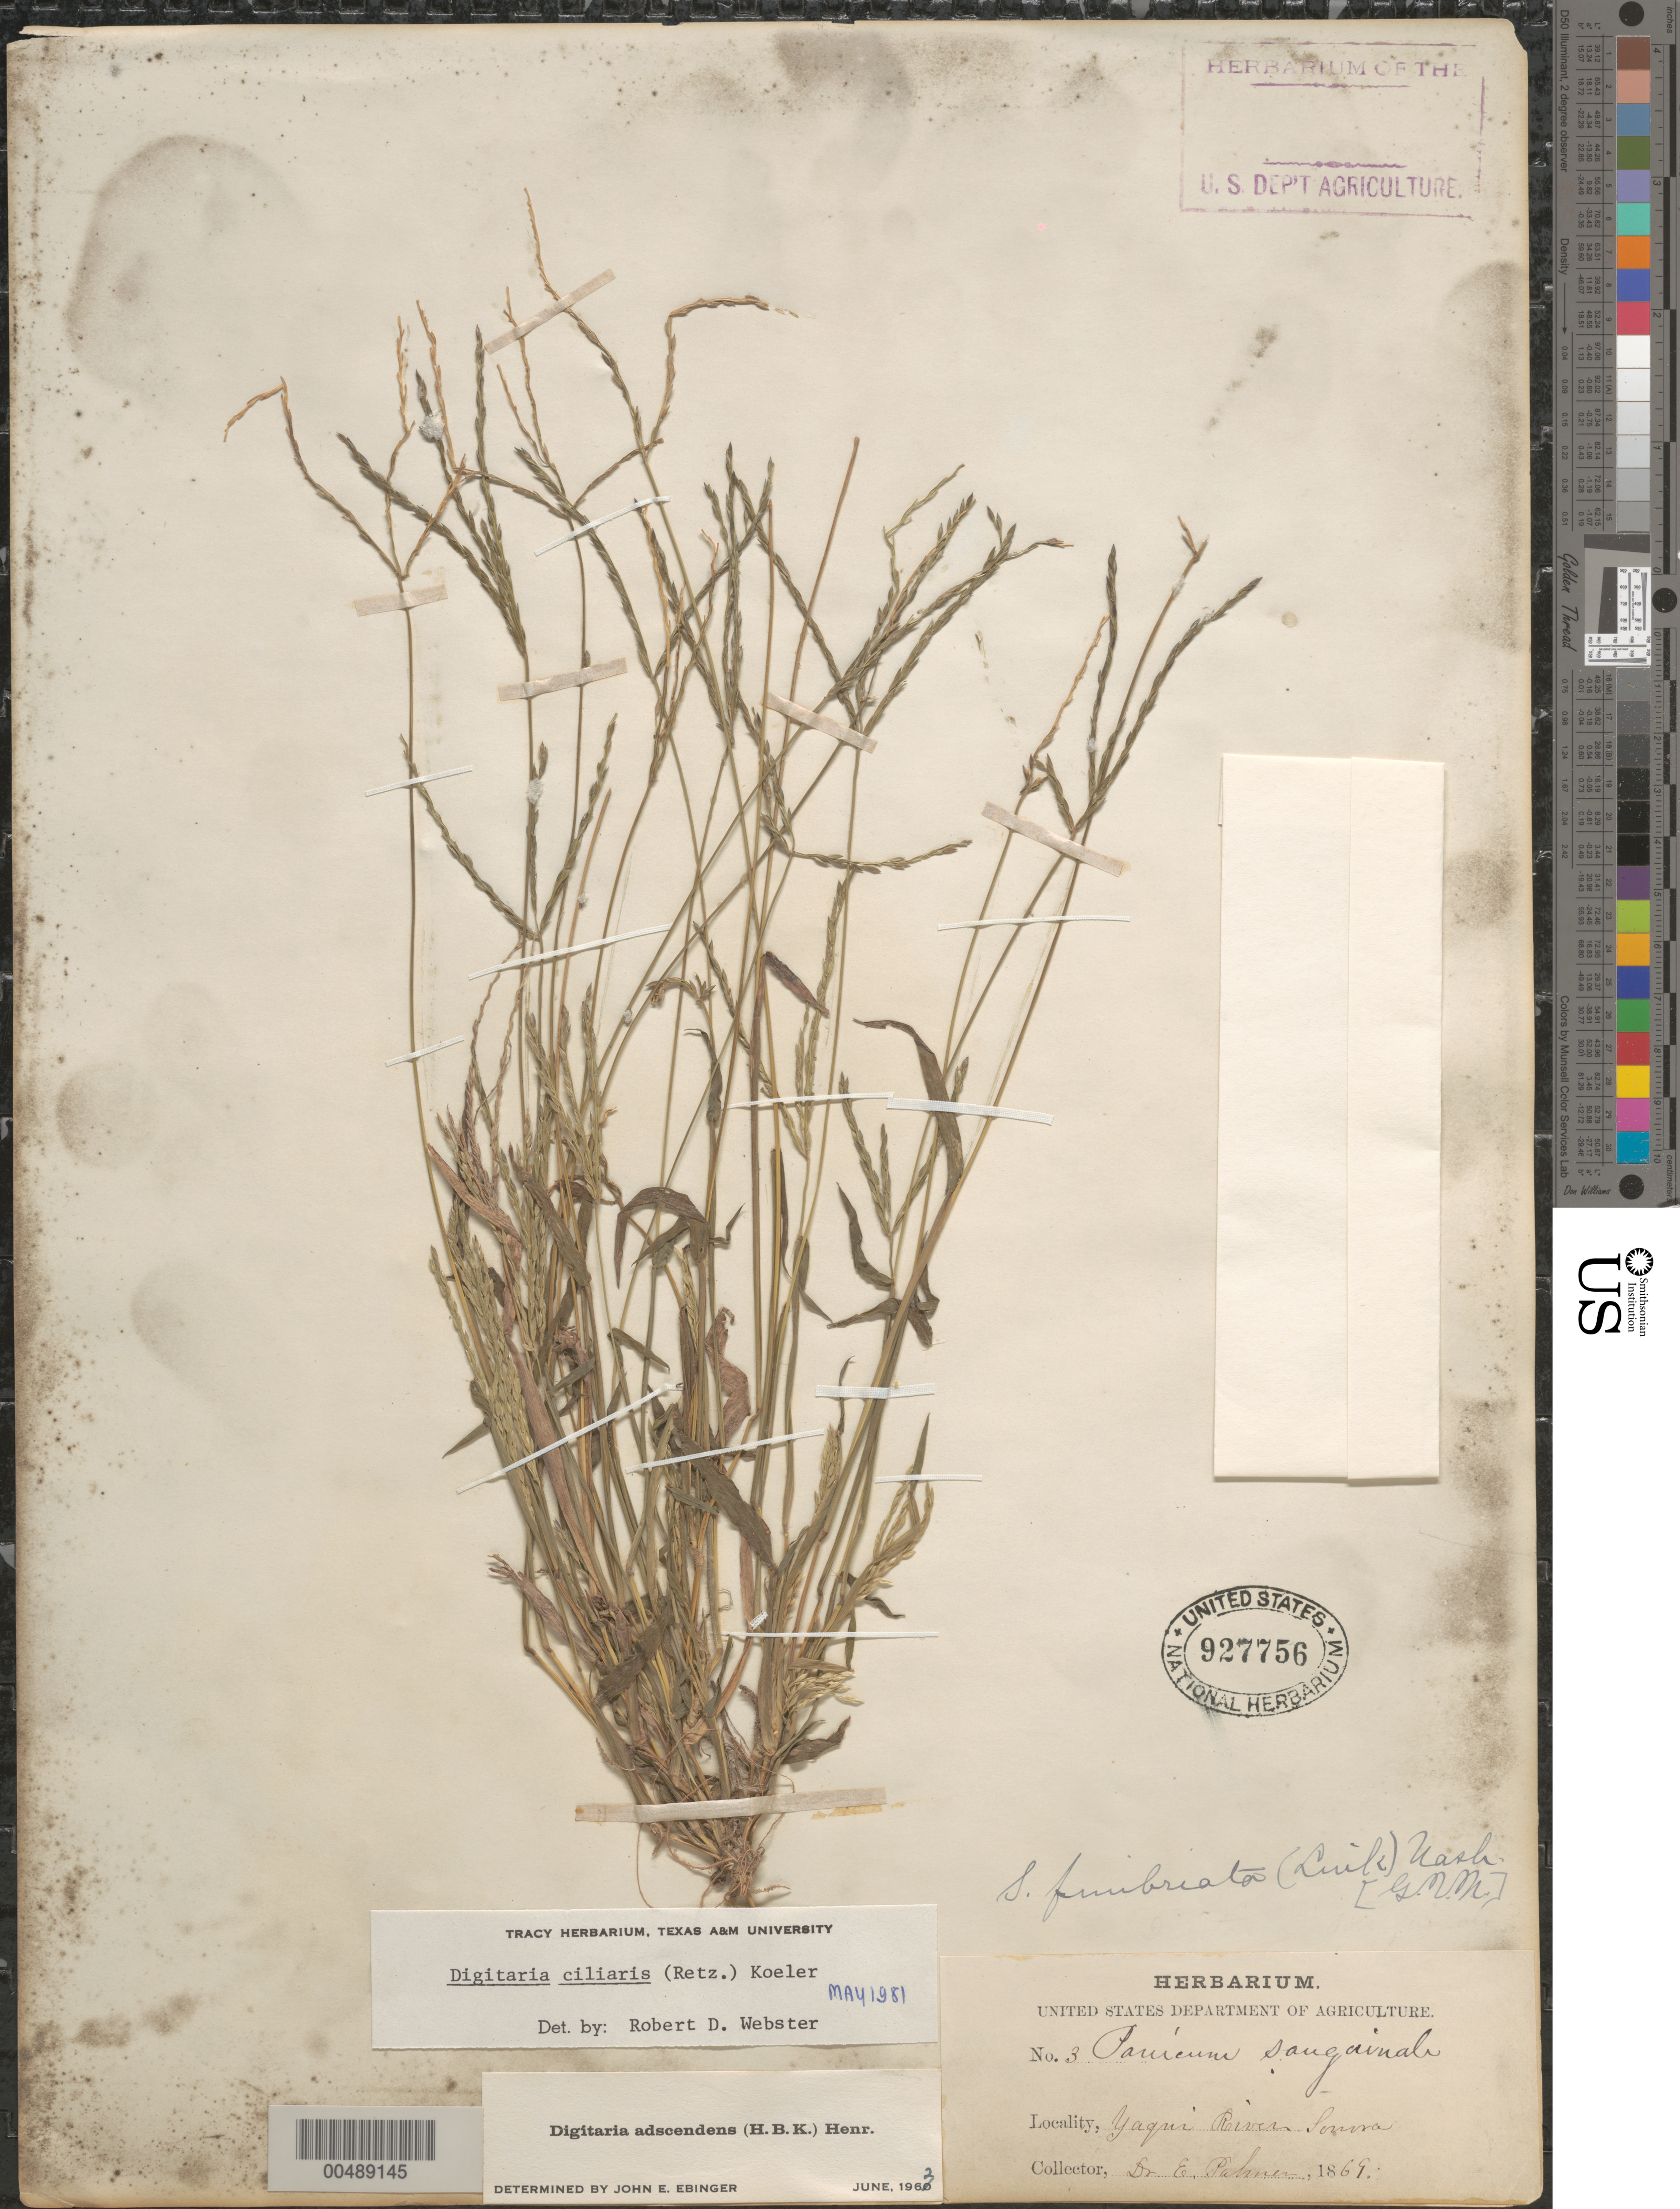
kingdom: Plantae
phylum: Tracheophyta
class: Liliopsida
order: Poales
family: Poaceae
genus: Digitaria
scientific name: Digitaria ciliaris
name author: (Retz.) Koeler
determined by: Webster, Robert D.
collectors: E. Palmer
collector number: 3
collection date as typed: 1869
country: Mexico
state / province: Sonora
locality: Yaqui River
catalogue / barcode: US 927756